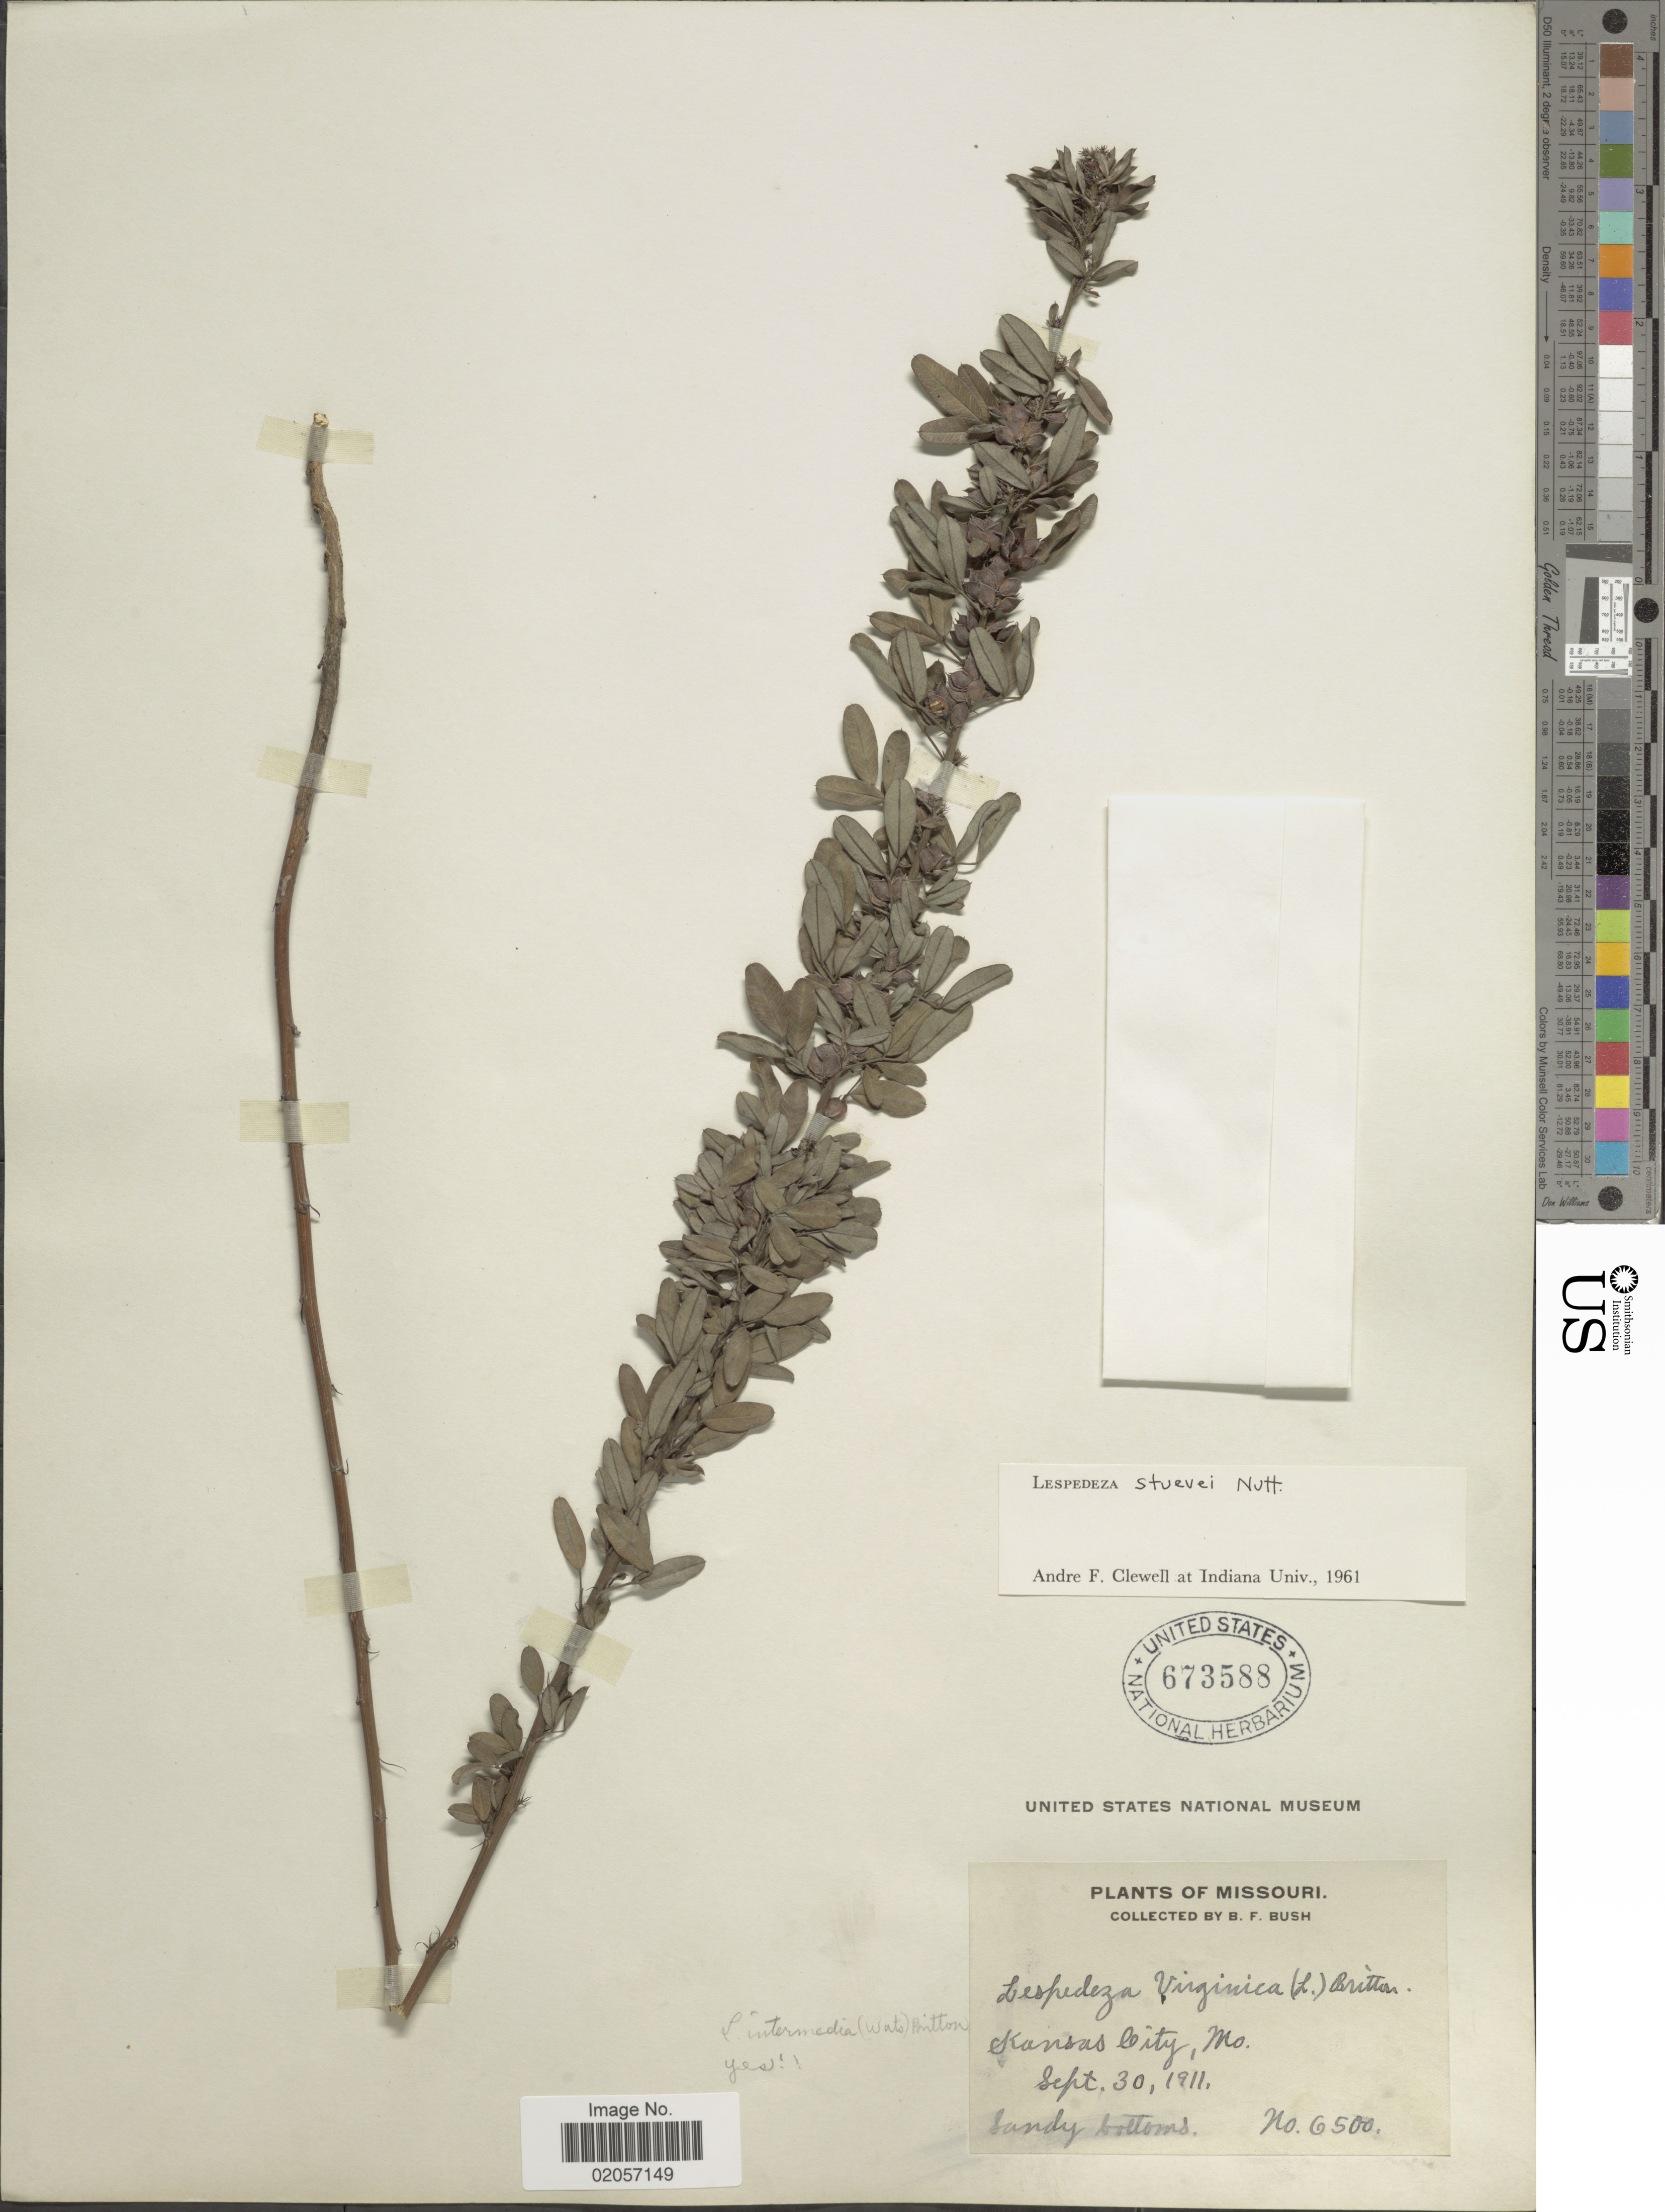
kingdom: Plantae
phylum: Tracheophyta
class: Magnoliopsida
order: Fabales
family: Fabaceae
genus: Lespedeza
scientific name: Lespedeza stuevei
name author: Nutt.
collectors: B. F. Bush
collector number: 6500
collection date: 1911-09-30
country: United States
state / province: Missouri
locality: Kansas City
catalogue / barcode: US 673588